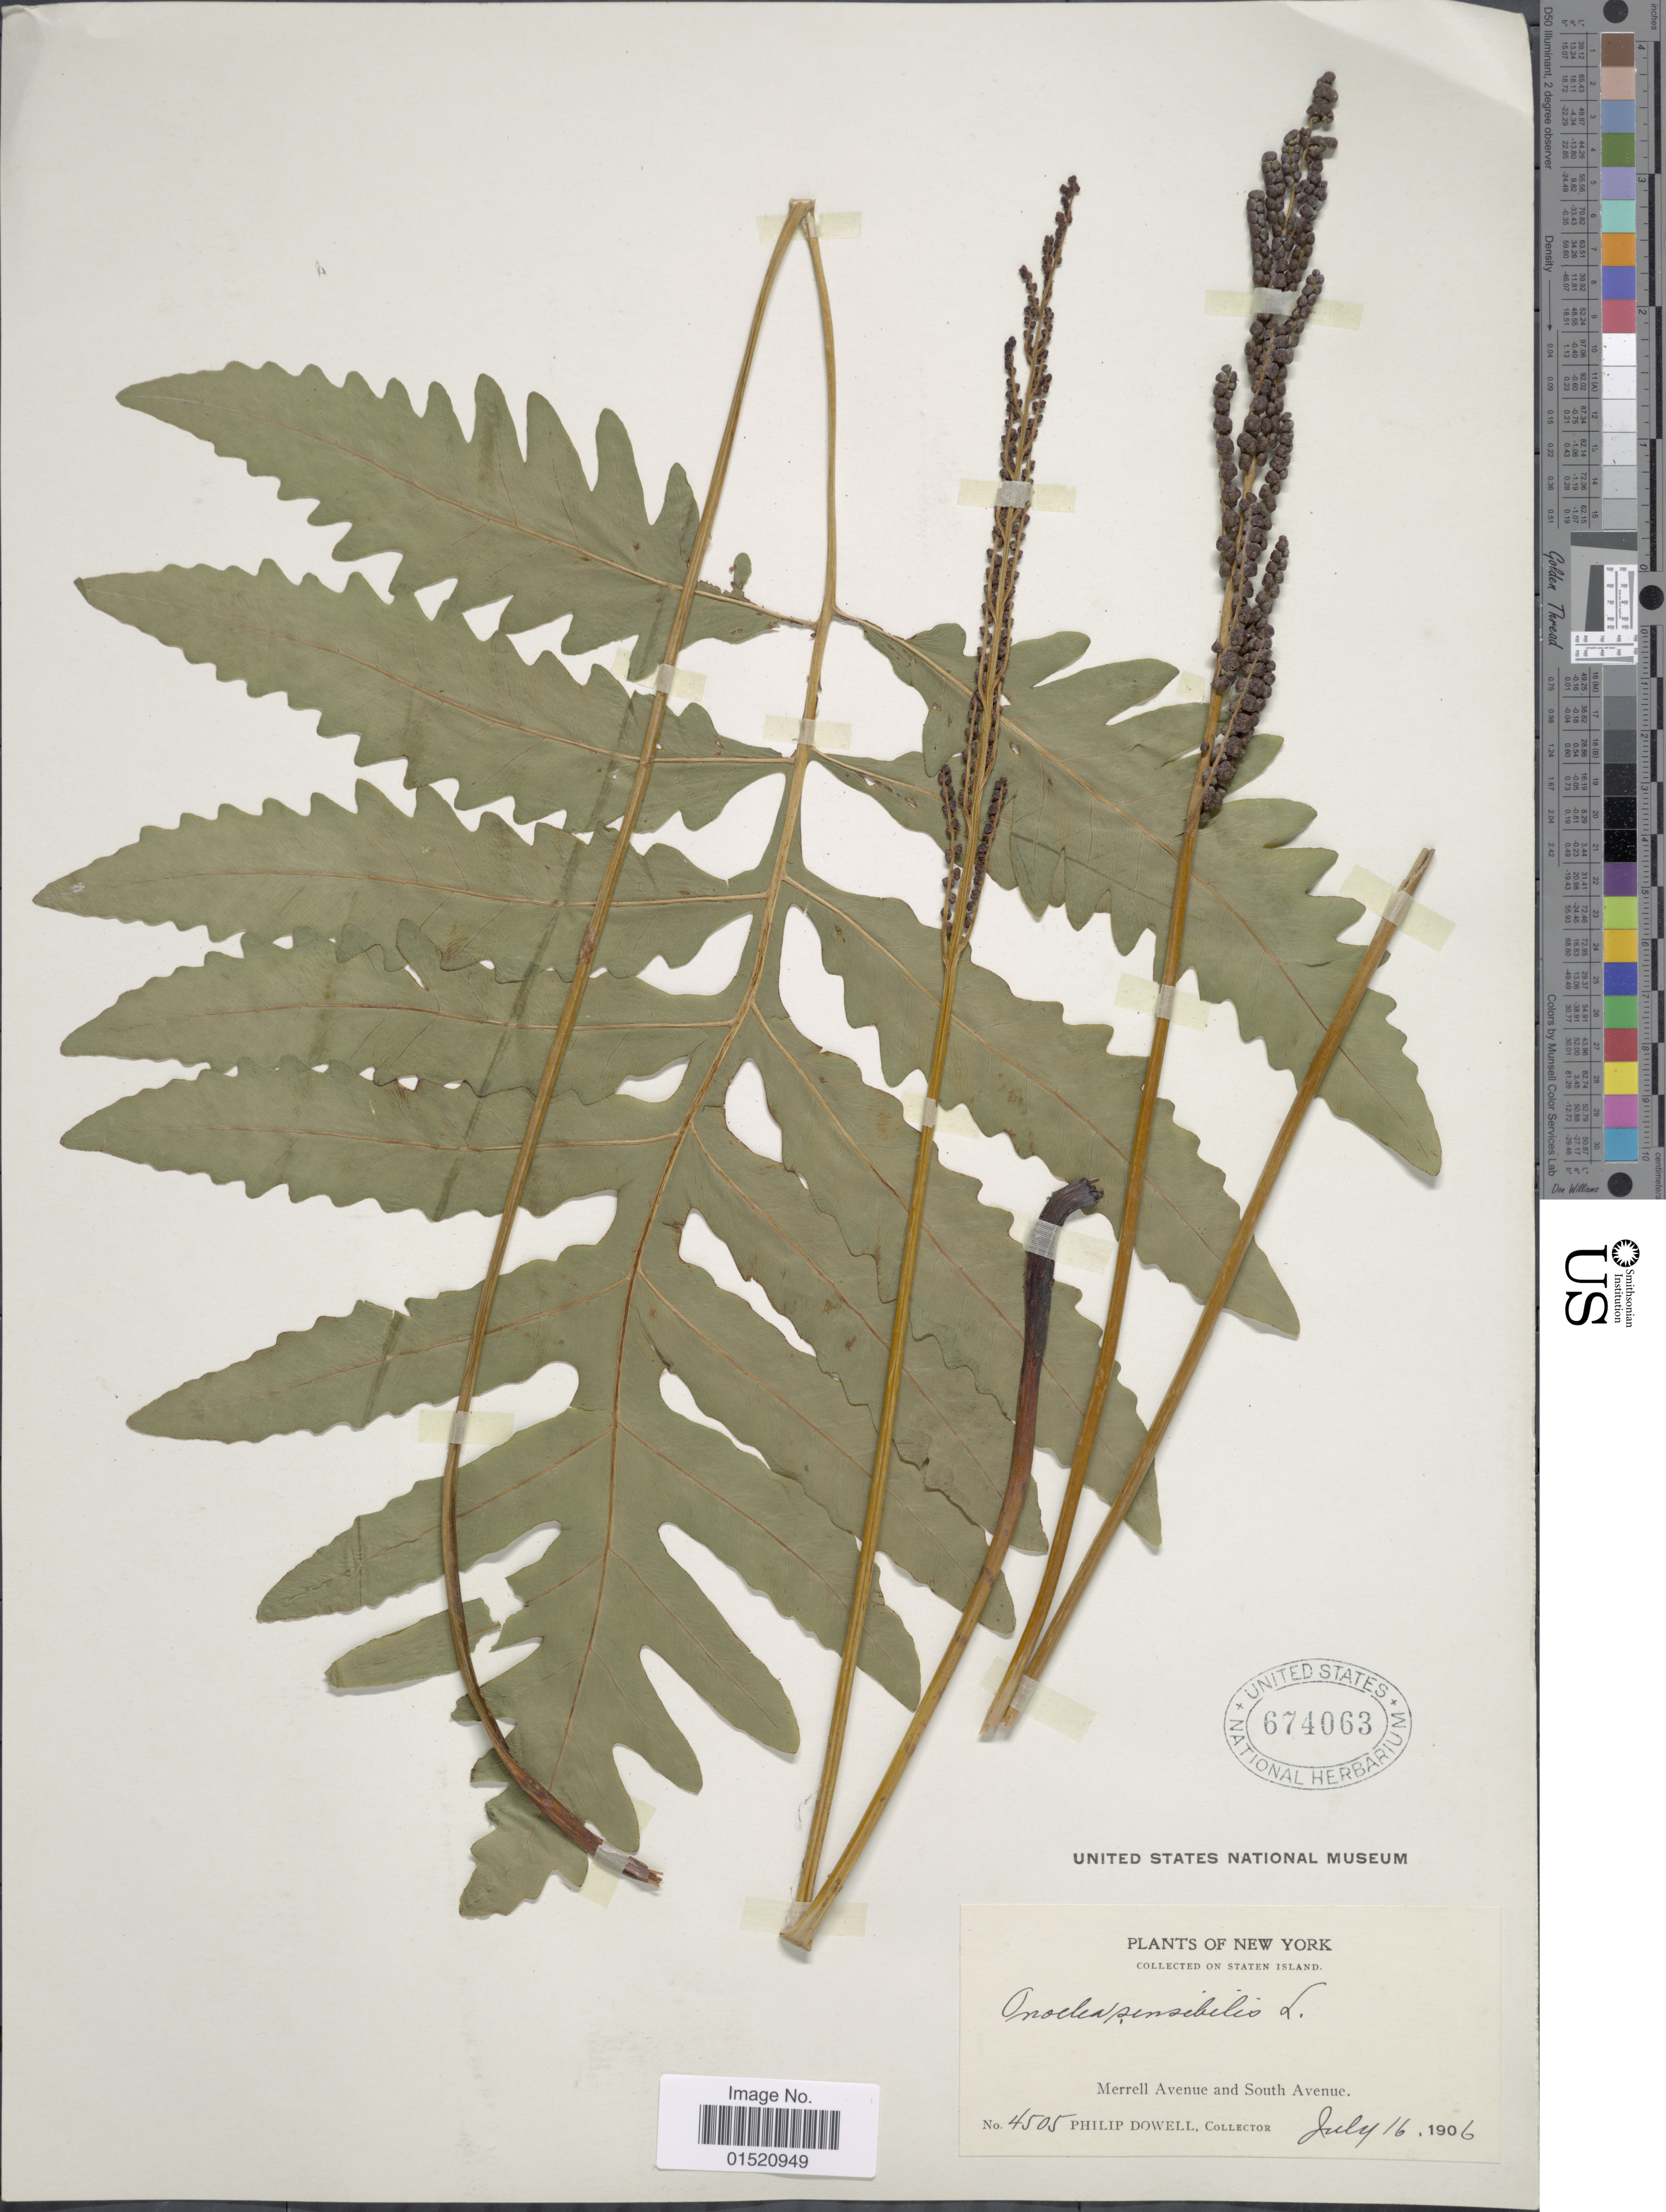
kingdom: Plantae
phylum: Tracheophyta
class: Polypodiopsida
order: Polypodiales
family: Onocleaceae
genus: Onoclea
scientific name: Onoclea sensibilis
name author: L.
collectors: P. Dowell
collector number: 4505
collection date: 1906-07-16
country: United States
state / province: New York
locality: On Staten Island, Merrell Avenue and South Avenue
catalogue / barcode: US 674063